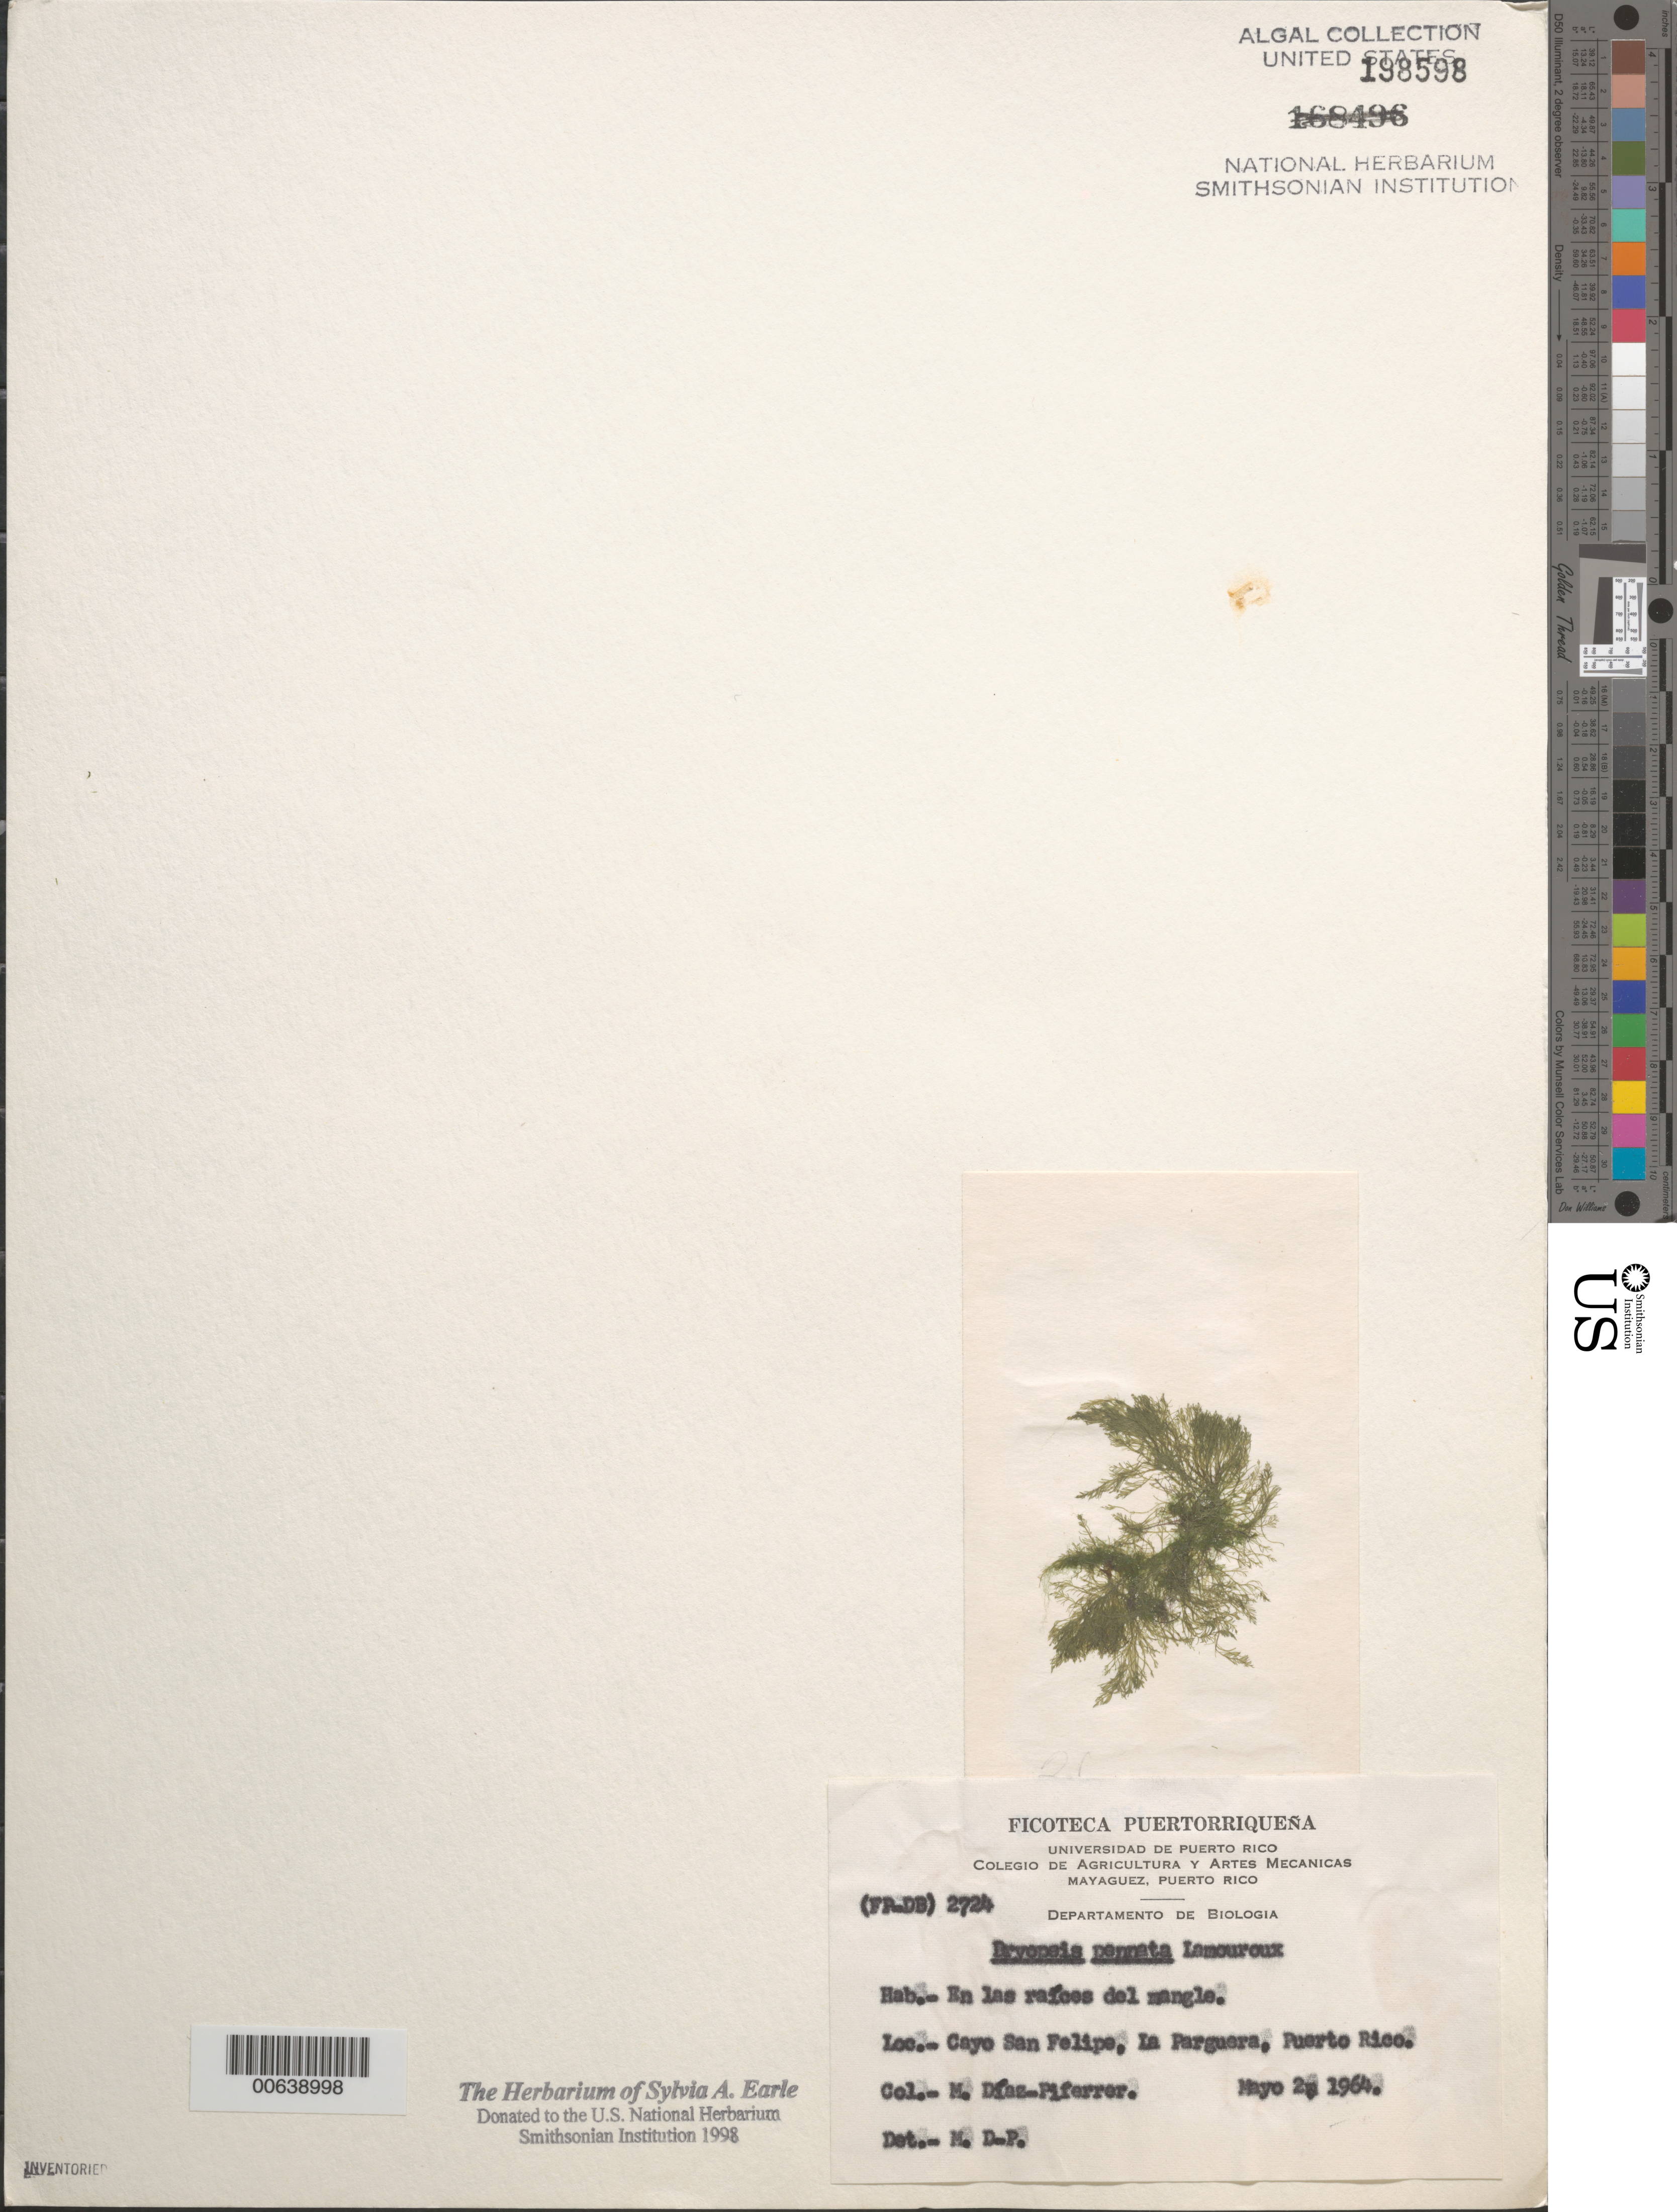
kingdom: Plantae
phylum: Chlorophyta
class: Ulvophyceae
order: Bryopsidales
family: Bryopsidaceae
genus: Bryopsis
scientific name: Bryopsis pennata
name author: J.V.Lamouroux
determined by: Diaz-Piferrer, M.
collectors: M. Diaz-Piferrer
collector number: (fp-db) 2724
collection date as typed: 02 May 1964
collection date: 1964-05-02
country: Puerto Rico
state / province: Lajas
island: Cayo San Felipe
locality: La Parguera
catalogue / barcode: US 198598